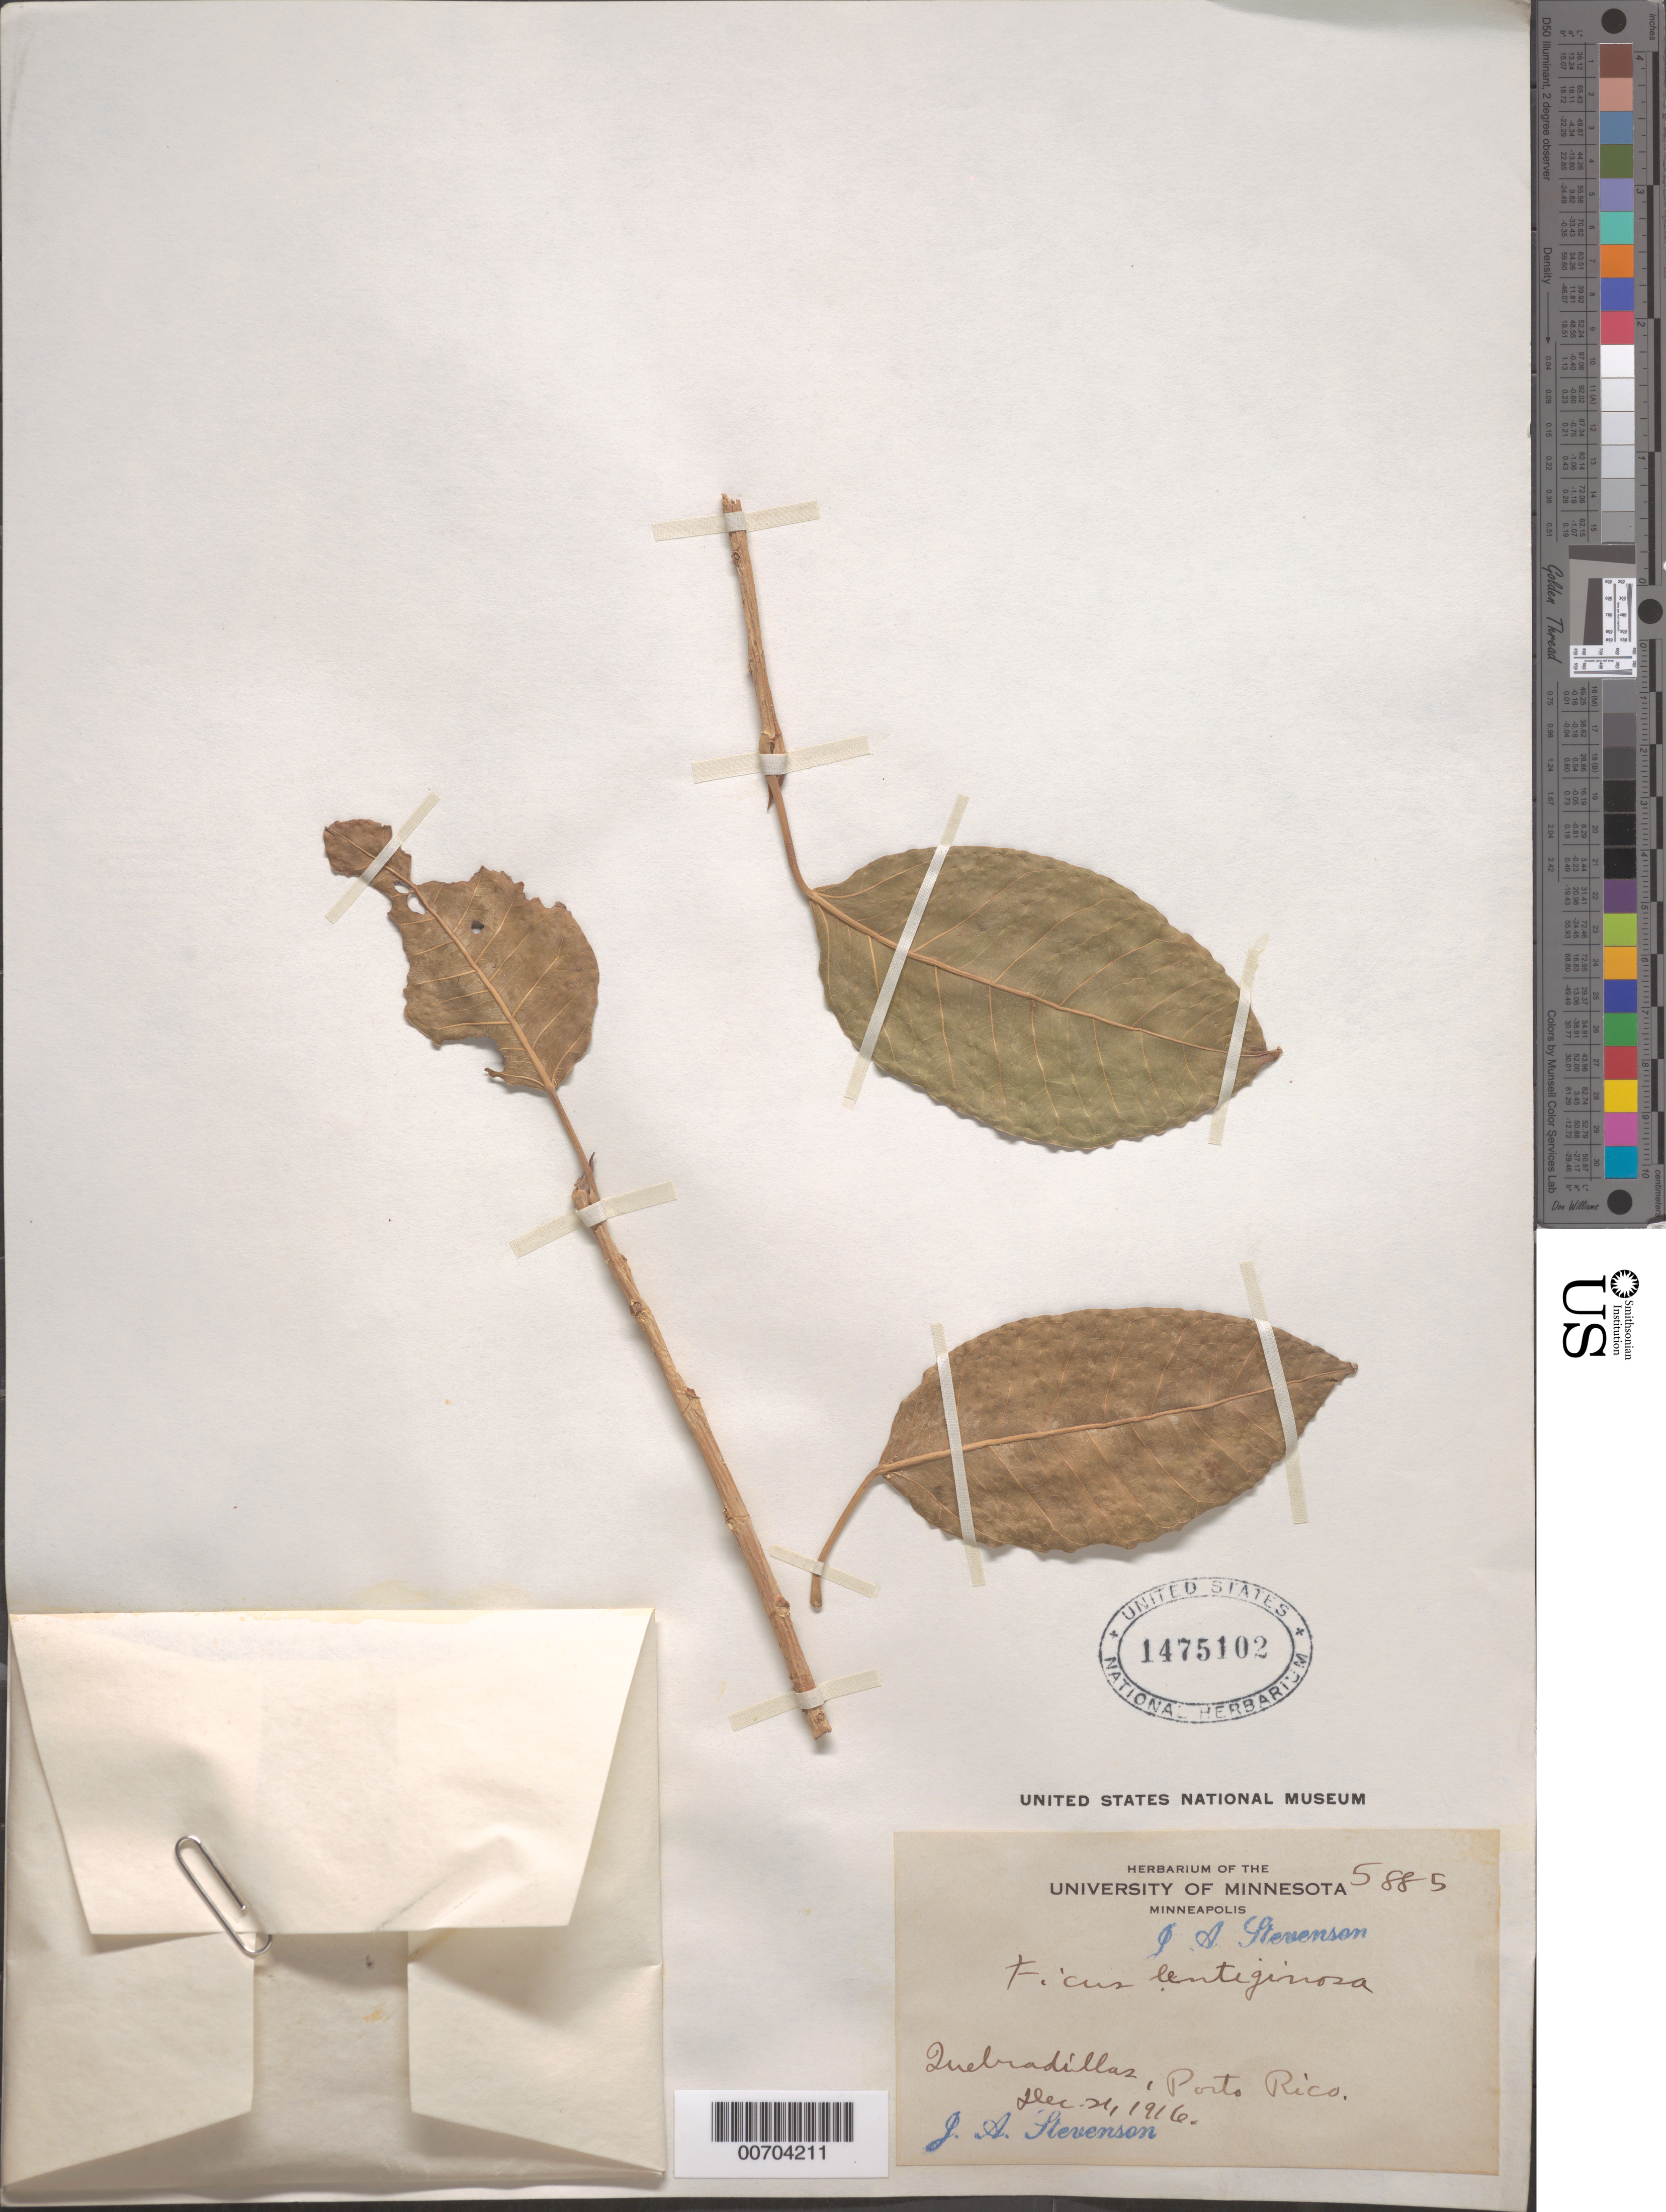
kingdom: Plantae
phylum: Tracheophyta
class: Magnoliopsida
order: Rosales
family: Moraceae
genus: Ficus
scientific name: Ficus lentiginosa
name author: Vahl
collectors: J. Stevenson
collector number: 5885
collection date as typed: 21 Dec 1916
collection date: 1916-12-21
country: Puerto Rico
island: Greater Antilles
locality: Quebradillas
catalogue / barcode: US 1475102